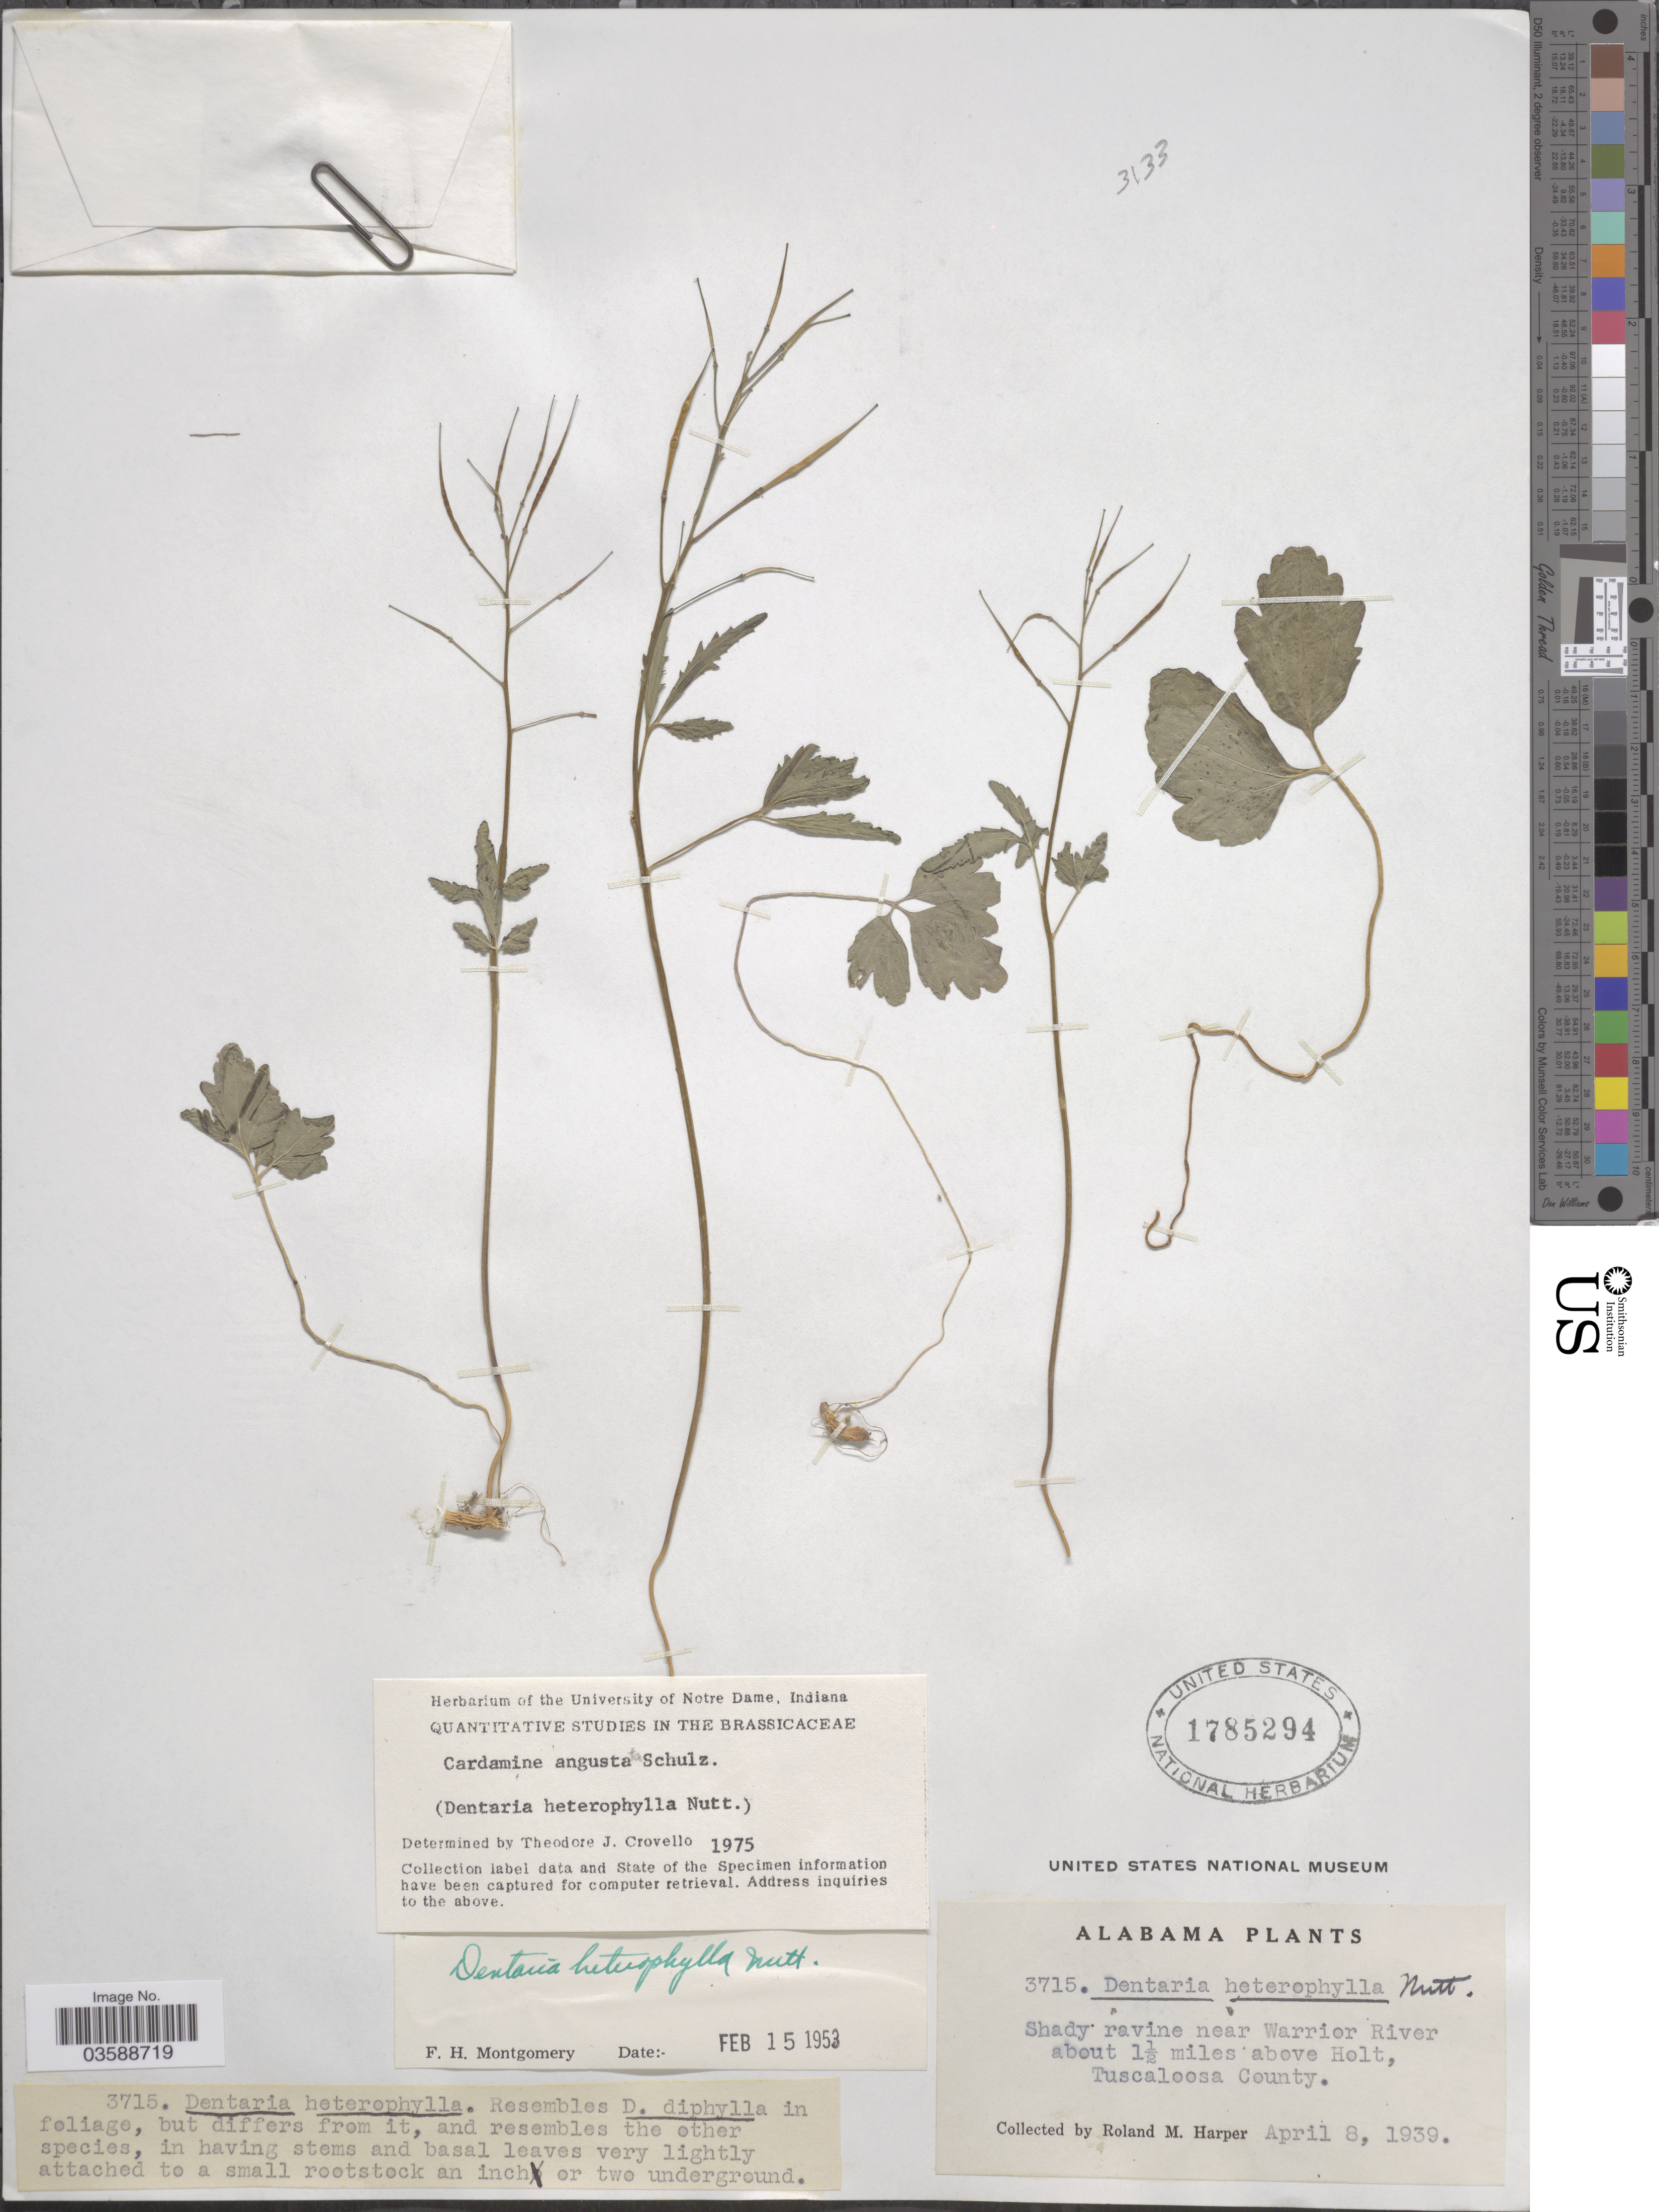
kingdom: Plantae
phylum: Tracheophyta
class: Magnoliopsida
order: Brassicales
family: Brassicaceae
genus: Cardamine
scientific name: Cardamine angustata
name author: O.E. Schulz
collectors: R. M. Harper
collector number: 3715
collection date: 1939-04-08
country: United States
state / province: Alabama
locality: Shady ravine near Warrior River about 1½ miles above Holt, Tuscaloosa County.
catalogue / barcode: US 1785294